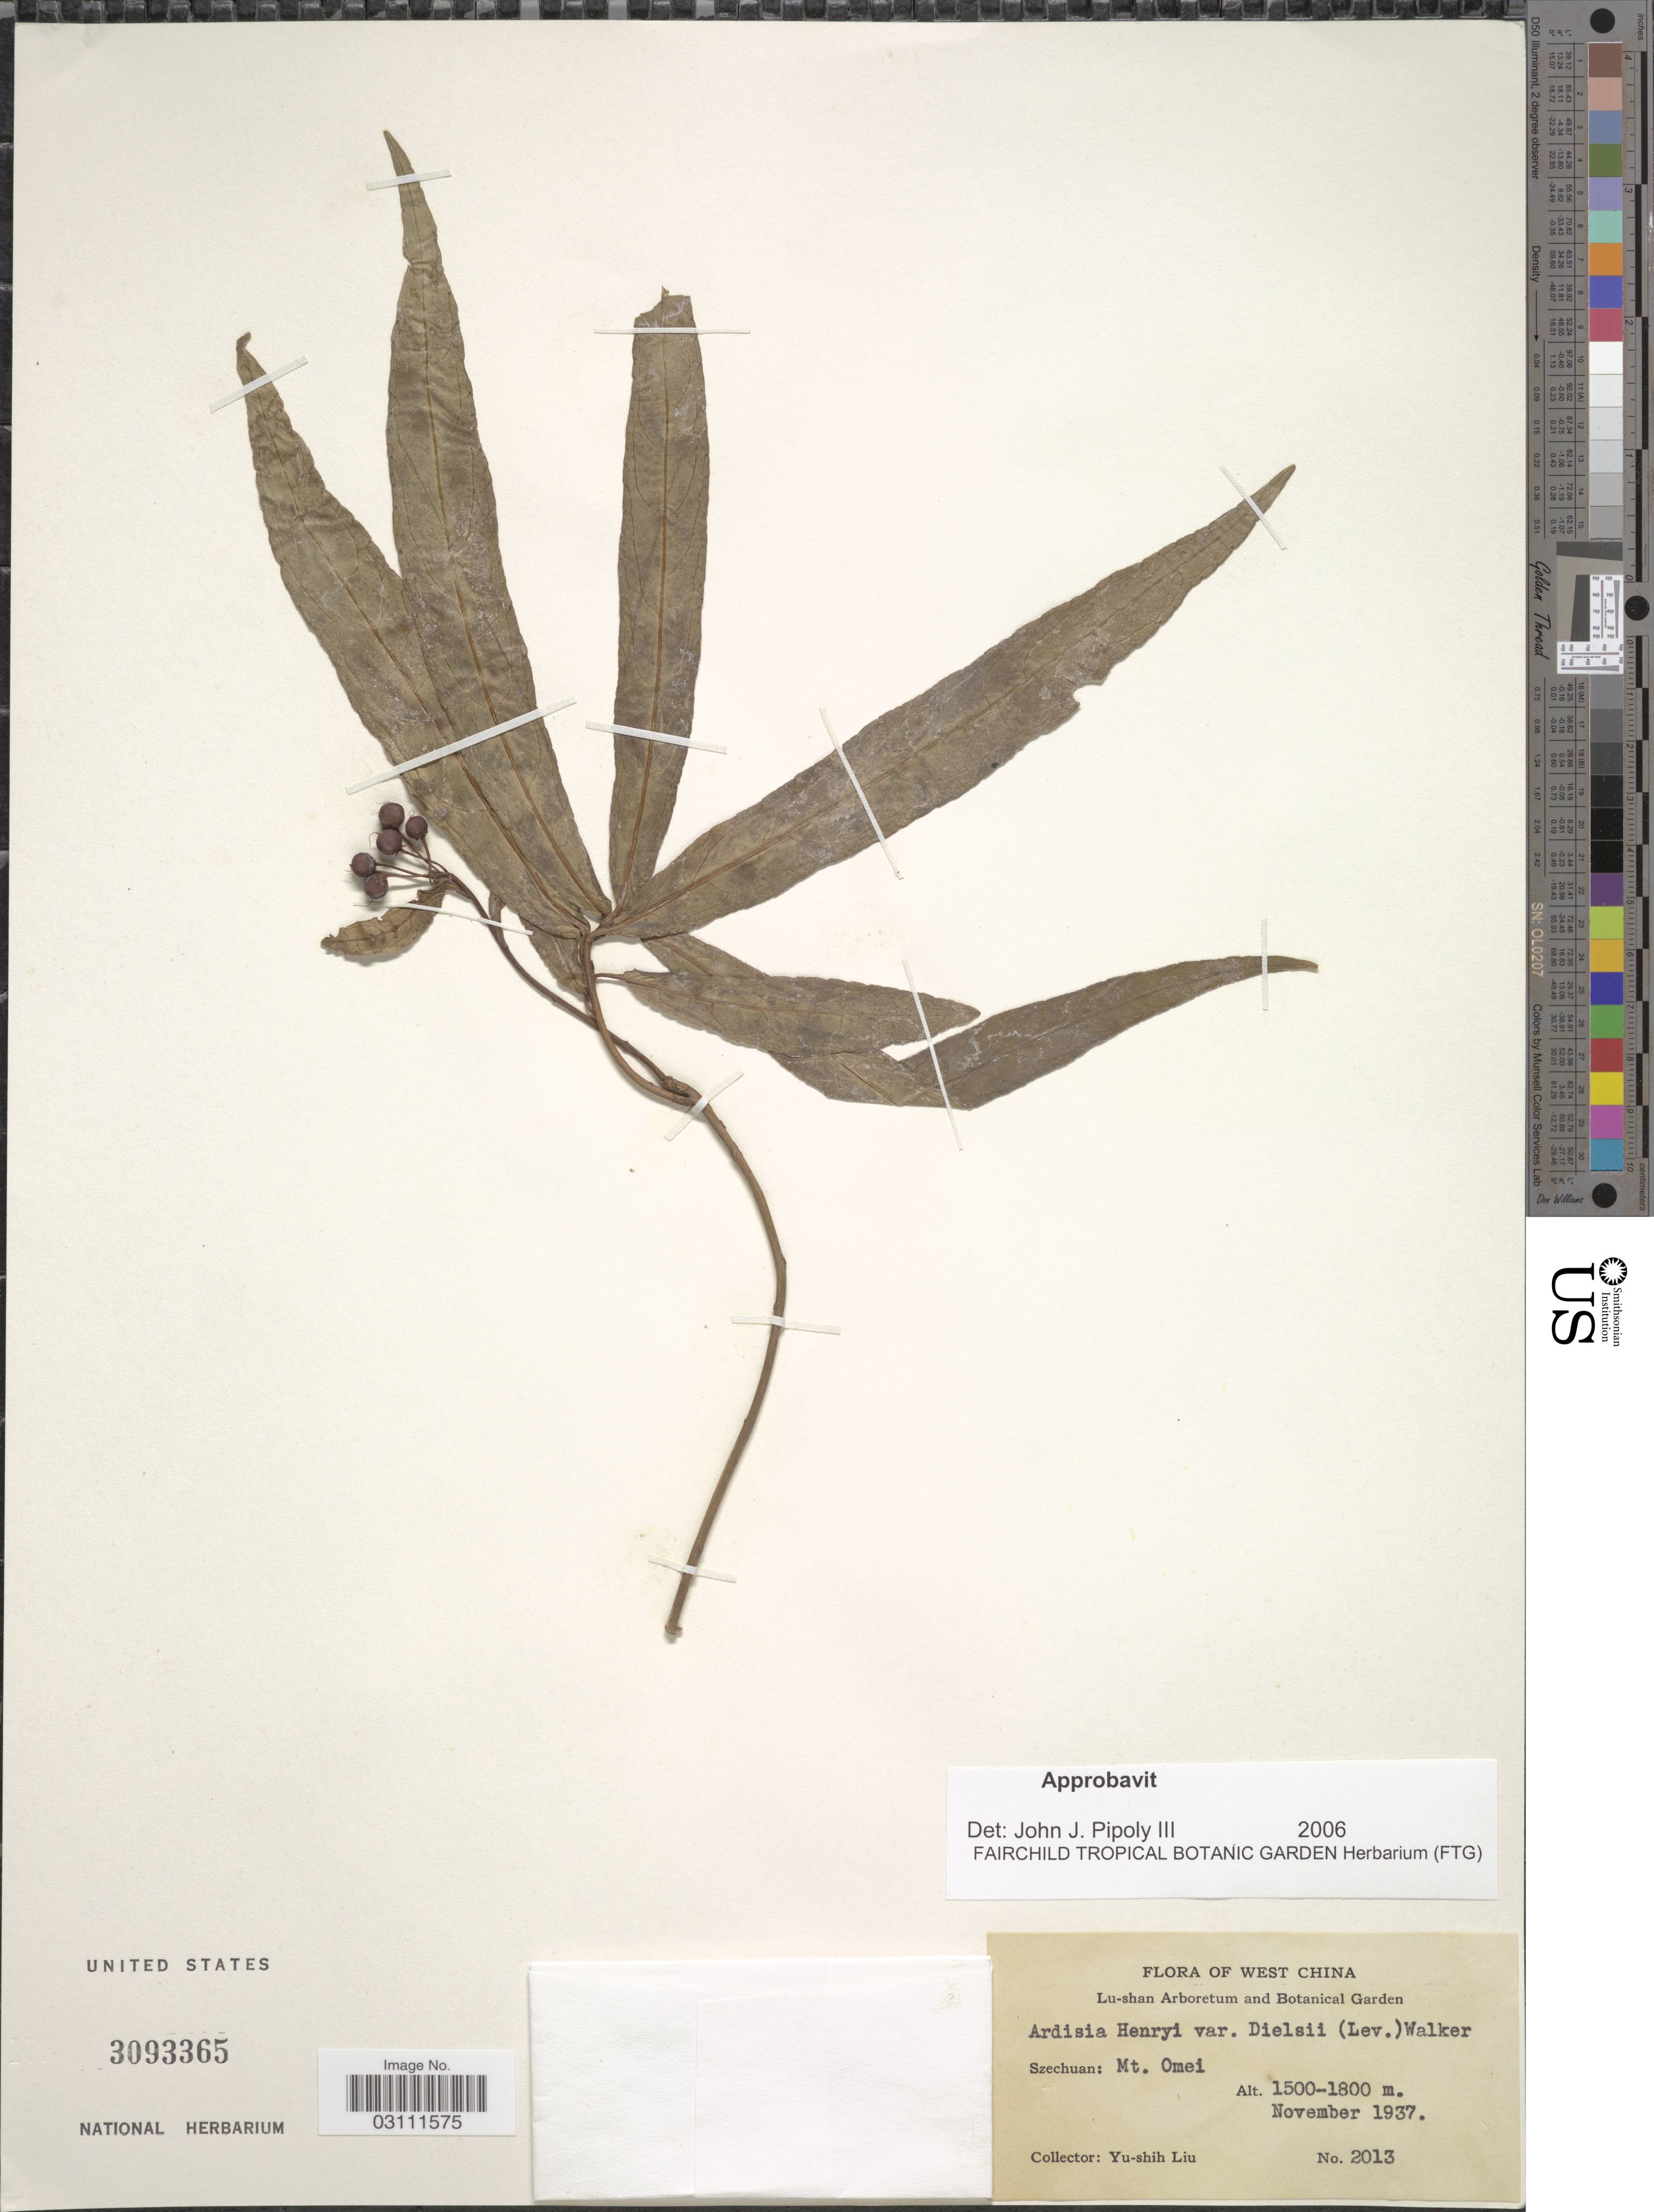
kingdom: Plantae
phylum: Tracheophyta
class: Magnoliopsida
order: Ericales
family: Primulaceae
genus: Ardisia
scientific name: Ardisia henryi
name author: Hemsl.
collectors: Y.-S. Liu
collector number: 2013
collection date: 1937-11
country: China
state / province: Sichuan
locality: West China, Szechuan: Mt. Omei.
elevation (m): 1500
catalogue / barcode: US 3093365